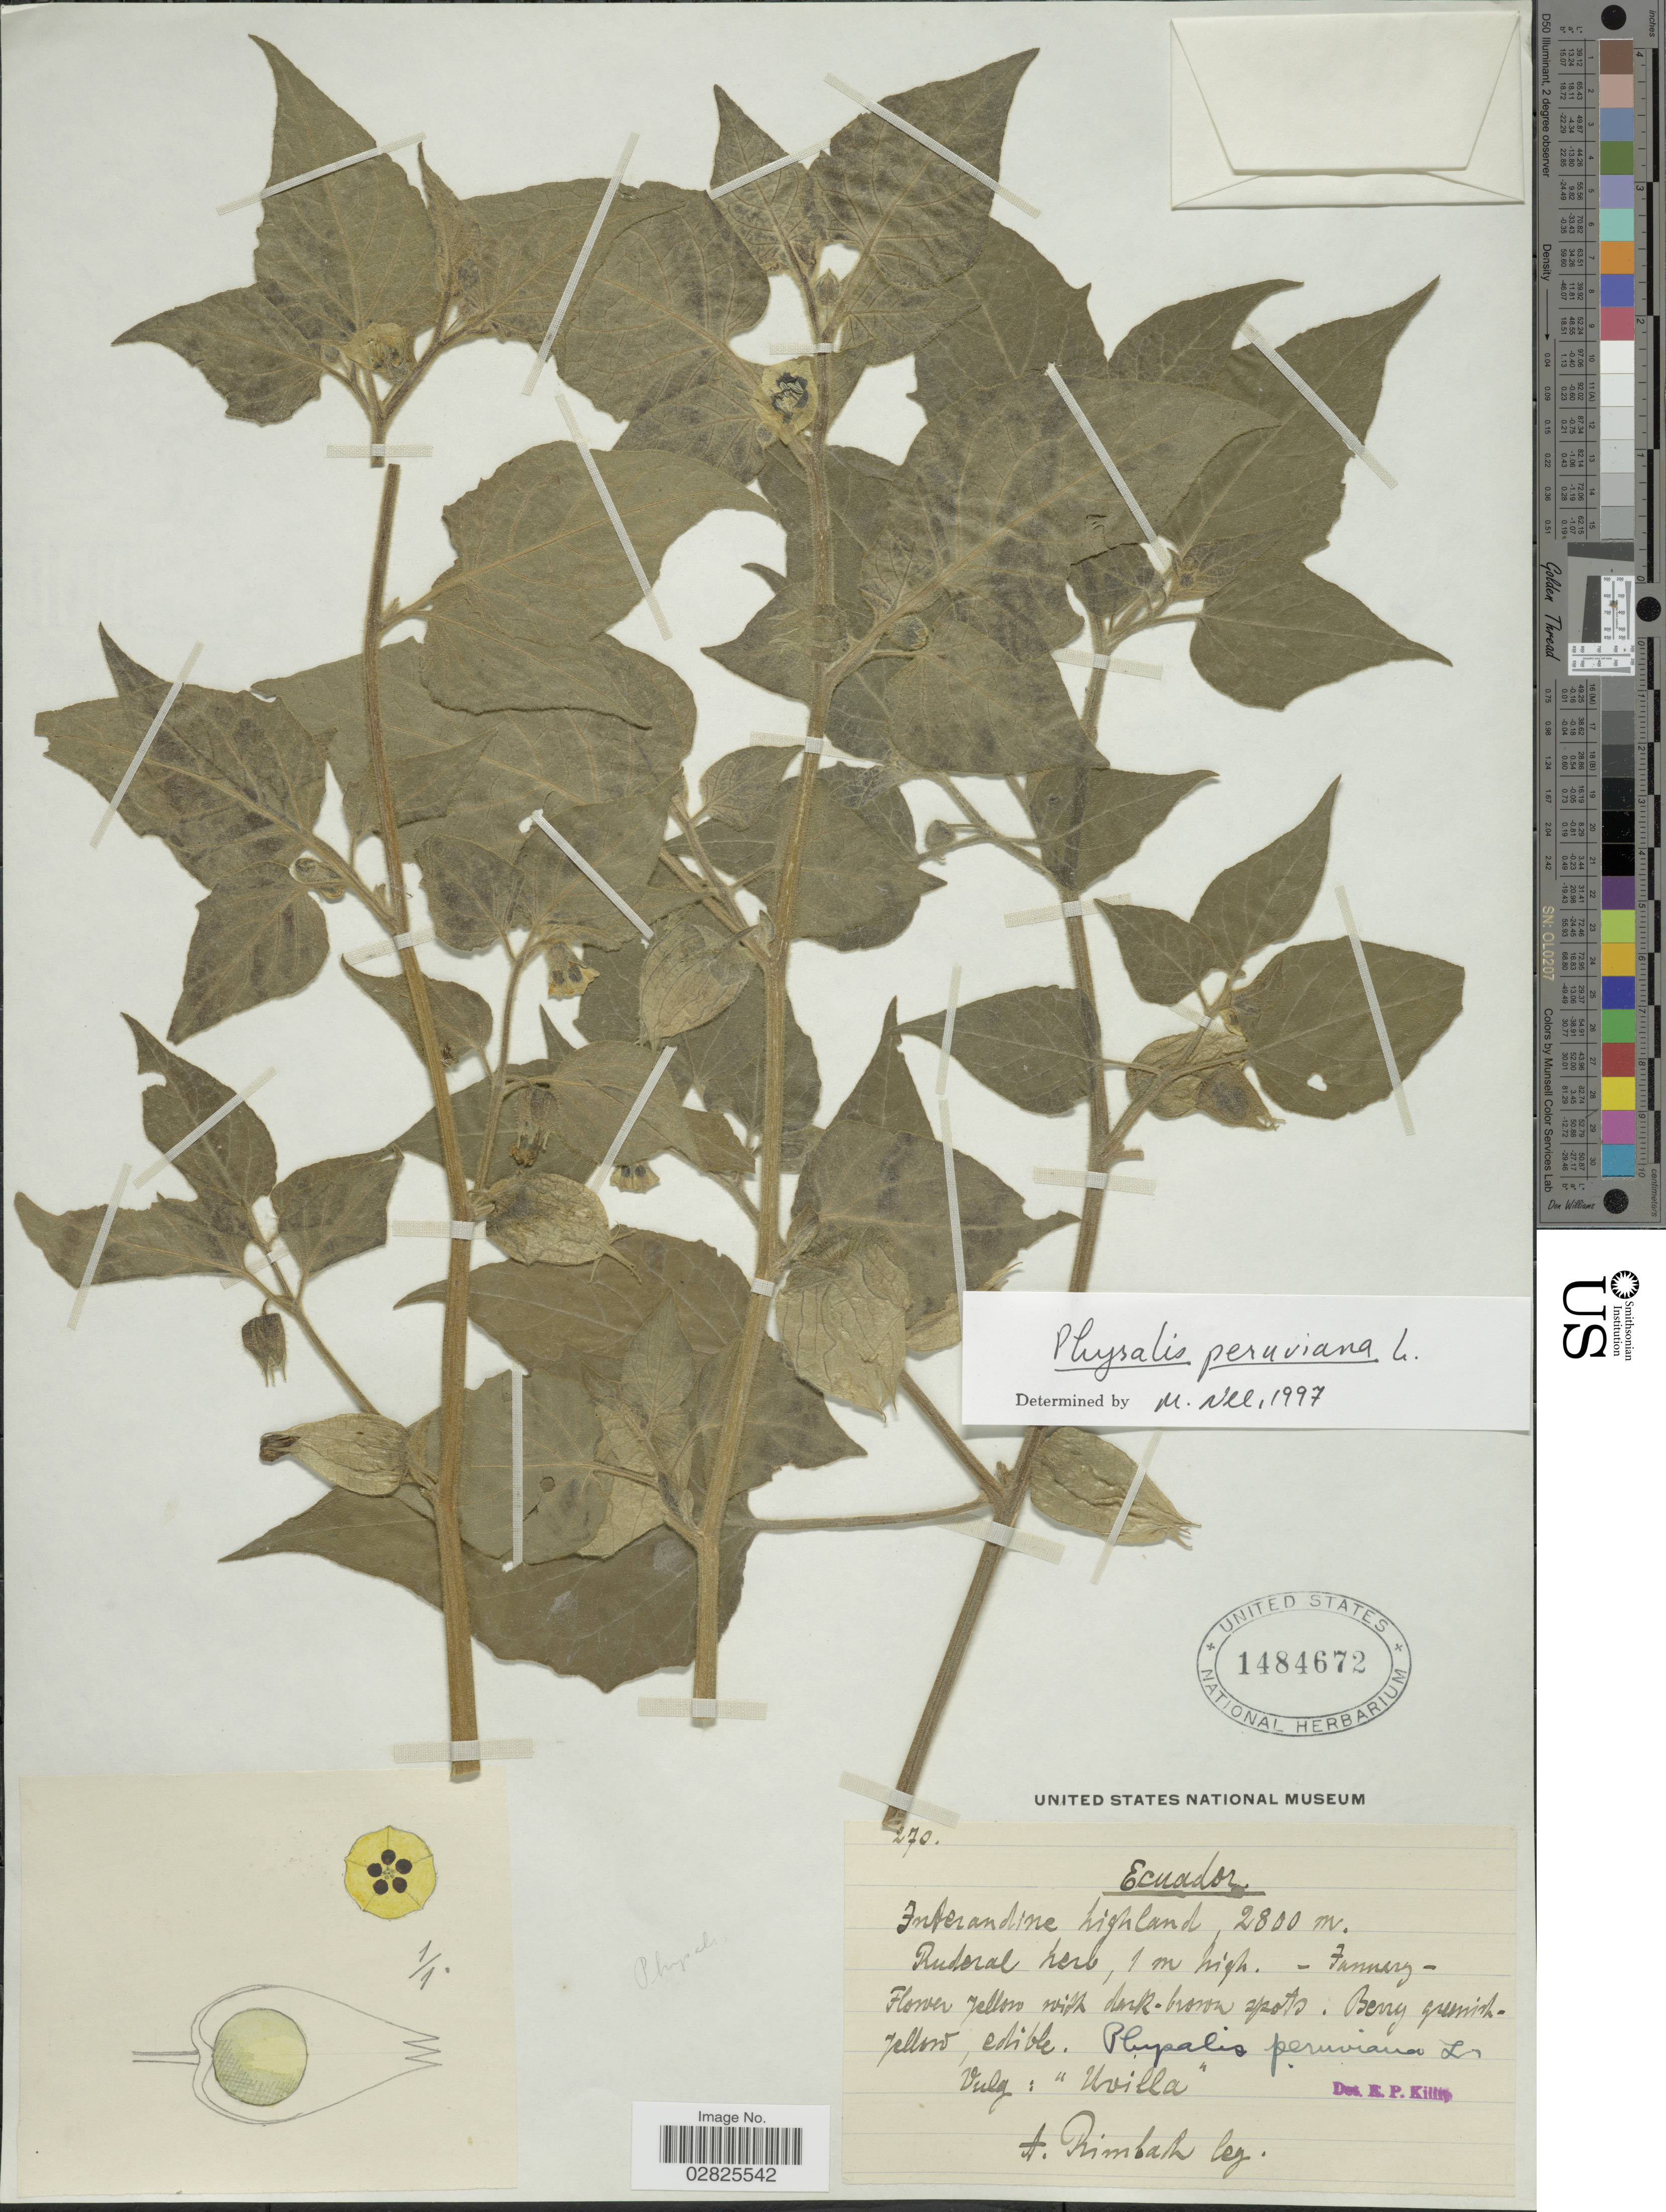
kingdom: Plantae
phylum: Tracheophyta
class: Magnoliopsida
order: Solanales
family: Solanaceae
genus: Physalis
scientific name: Physalis peruviana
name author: L.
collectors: A. Primbah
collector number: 270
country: Ecuador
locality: Inferandine highland.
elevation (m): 2800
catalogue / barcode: US 1484672